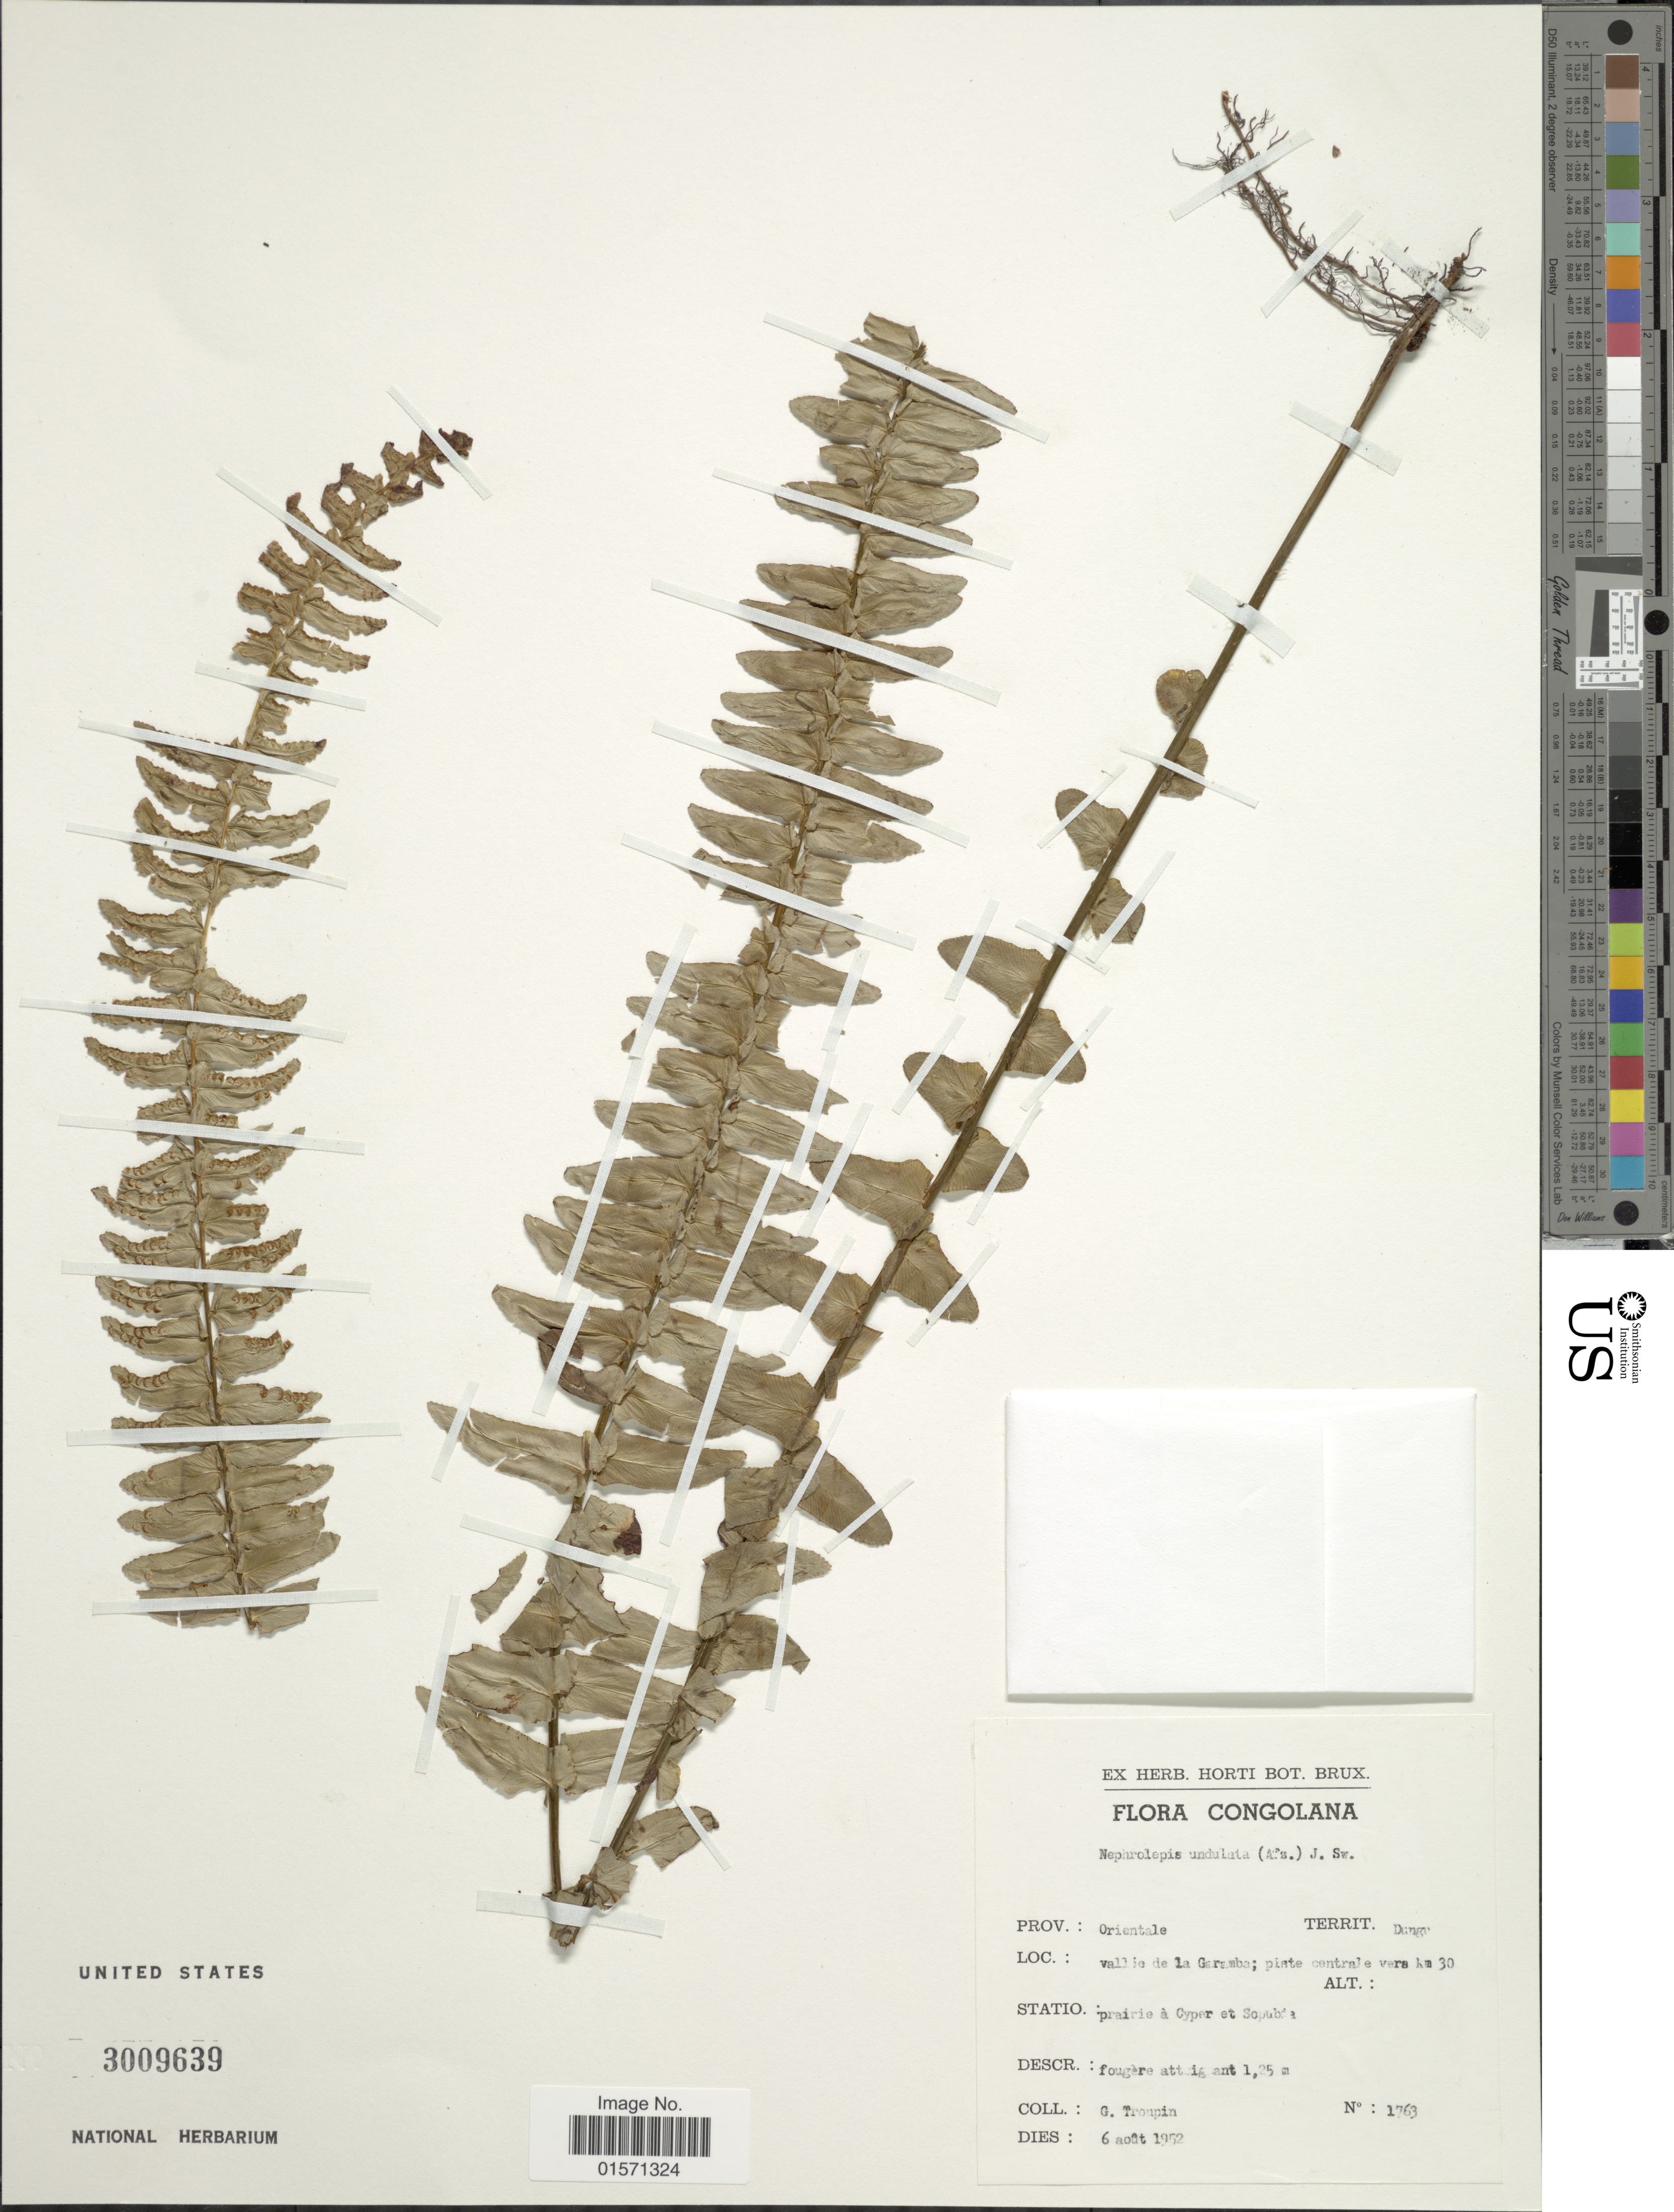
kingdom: Plantae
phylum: Tracheophyta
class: Polypodiopsida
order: Polypodiales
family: Nephrolepidaceae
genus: Nephrolepis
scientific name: Nephrolepis undulata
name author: J. Sm.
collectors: G. Troupin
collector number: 1763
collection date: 1952-08-06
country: Congo, Democratic Republic of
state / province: Haut-Uele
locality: Congolana. Territ. Dungu. vallee de la Garamba; piste centrale vers km 30. Statio.: prairie à Cyper et Sopubia.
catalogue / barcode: US 3009639